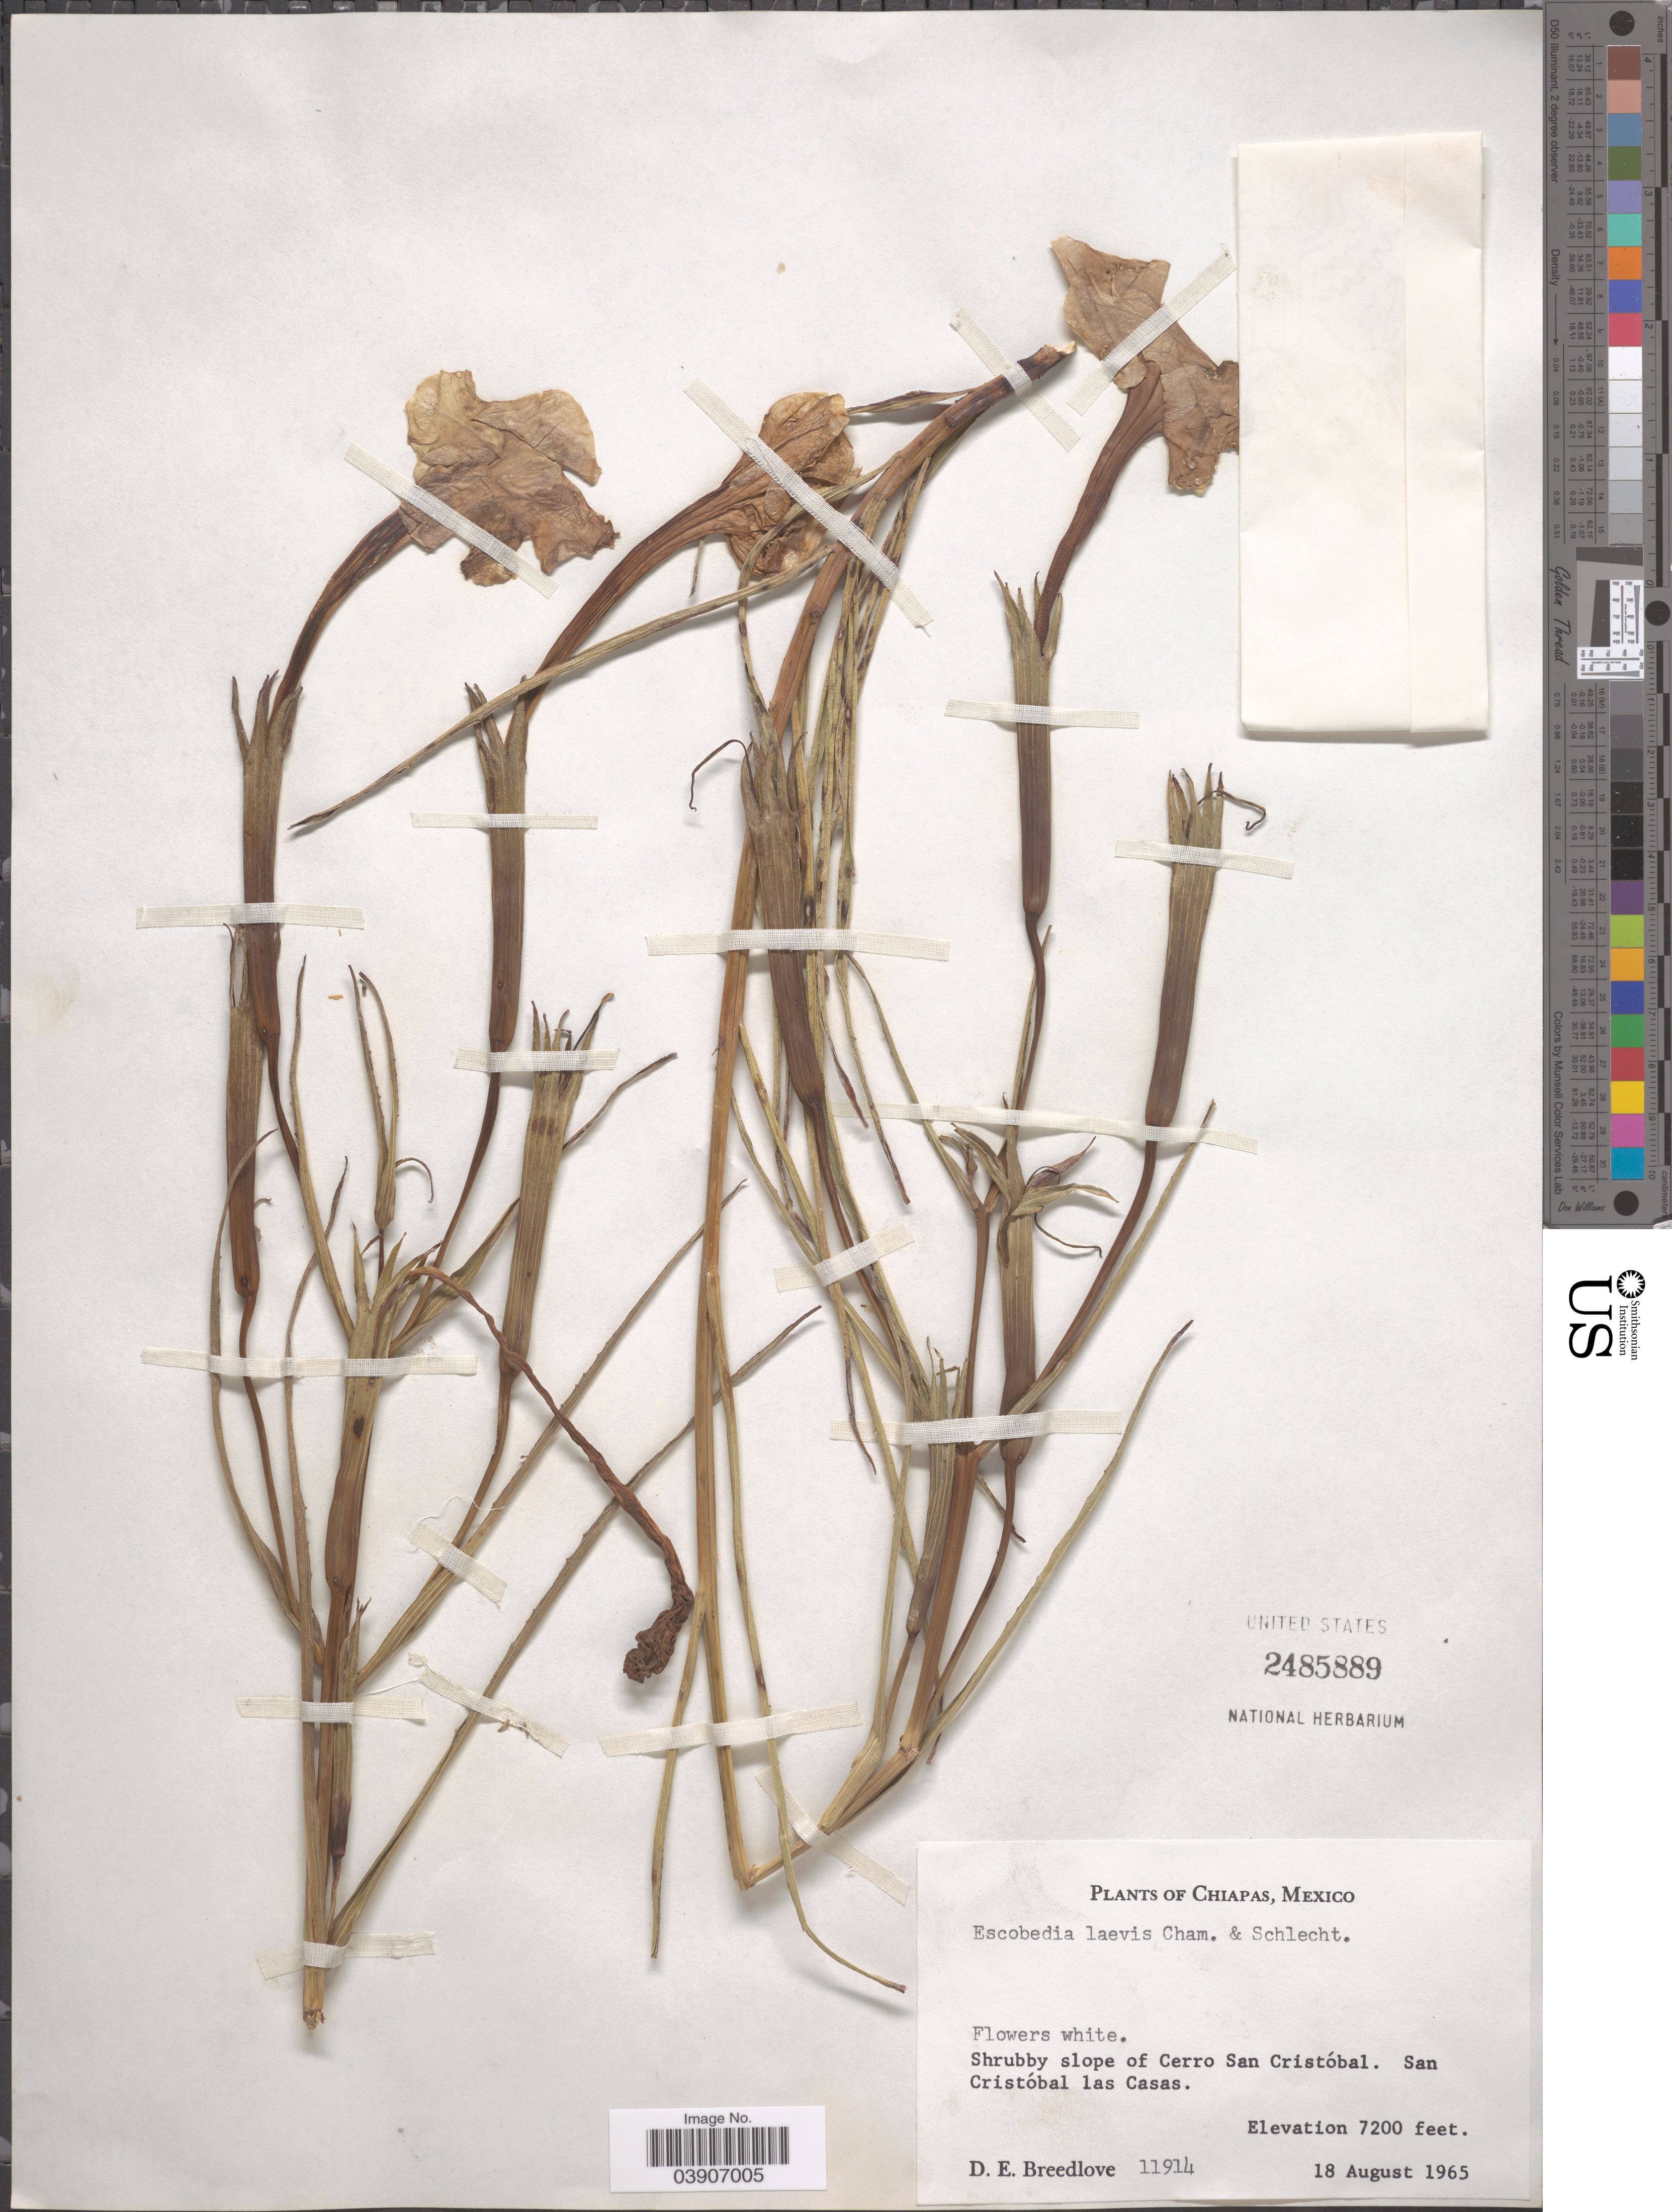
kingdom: Plantae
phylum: Tracheophyta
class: Magnoliopsida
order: Lamiales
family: Orobanchaceae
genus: Escobedia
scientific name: Escobedia laevis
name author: Schltdl. & Cham.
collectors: D. E. Breedlove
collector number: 11914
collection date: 1965-08-18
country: Mexico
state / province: Chiapas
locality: Shrubby slope of Cerro San Cristóbal. San Cristóbal las Casas.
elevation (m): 2195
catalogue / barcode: US 2485889